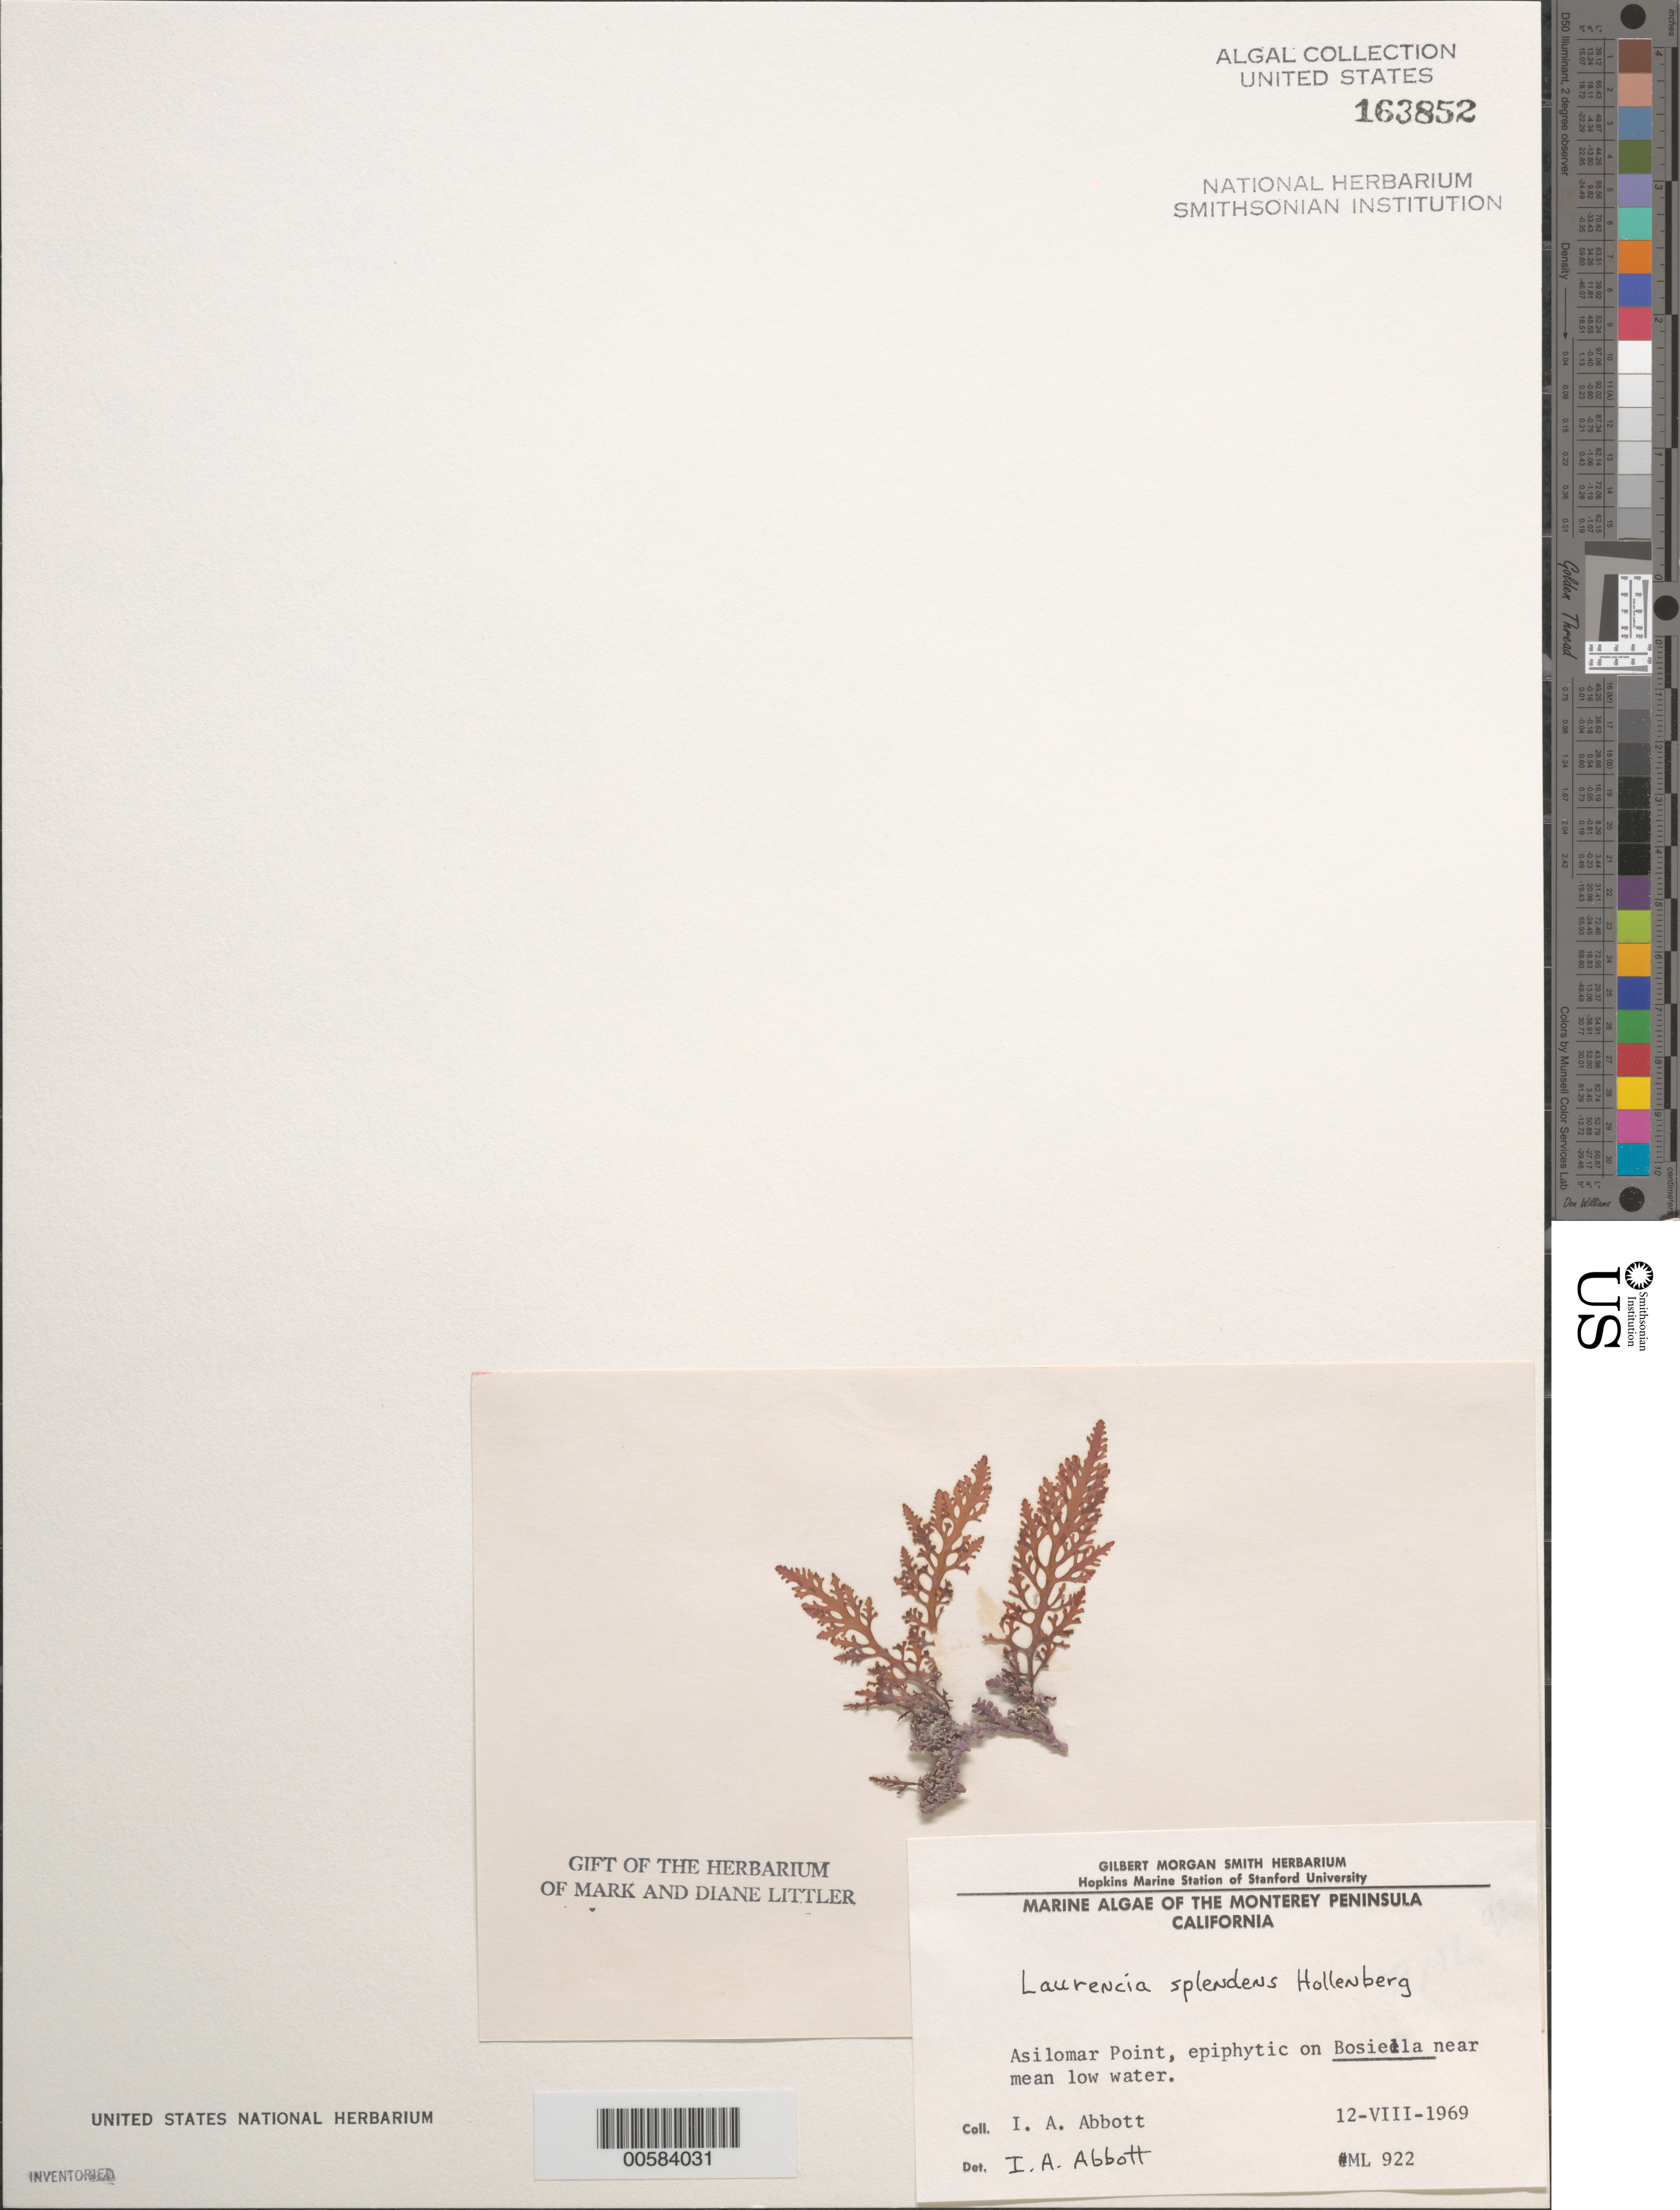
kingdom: Plantae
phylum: Rhodophyta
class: Florideophyceae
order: Ceramiales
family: Rhodomelaceae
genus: Osmundea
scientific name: Osmundea splendens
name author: (Hollenb.) K.W. Nam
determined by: Algae name updating Project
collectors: I. A. Abbott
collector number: ML 922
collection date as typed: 12 Aug 1969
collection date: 1969-08-12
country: United States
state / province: California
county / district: Monterey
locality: Asilomar Point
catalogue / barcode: US 163852